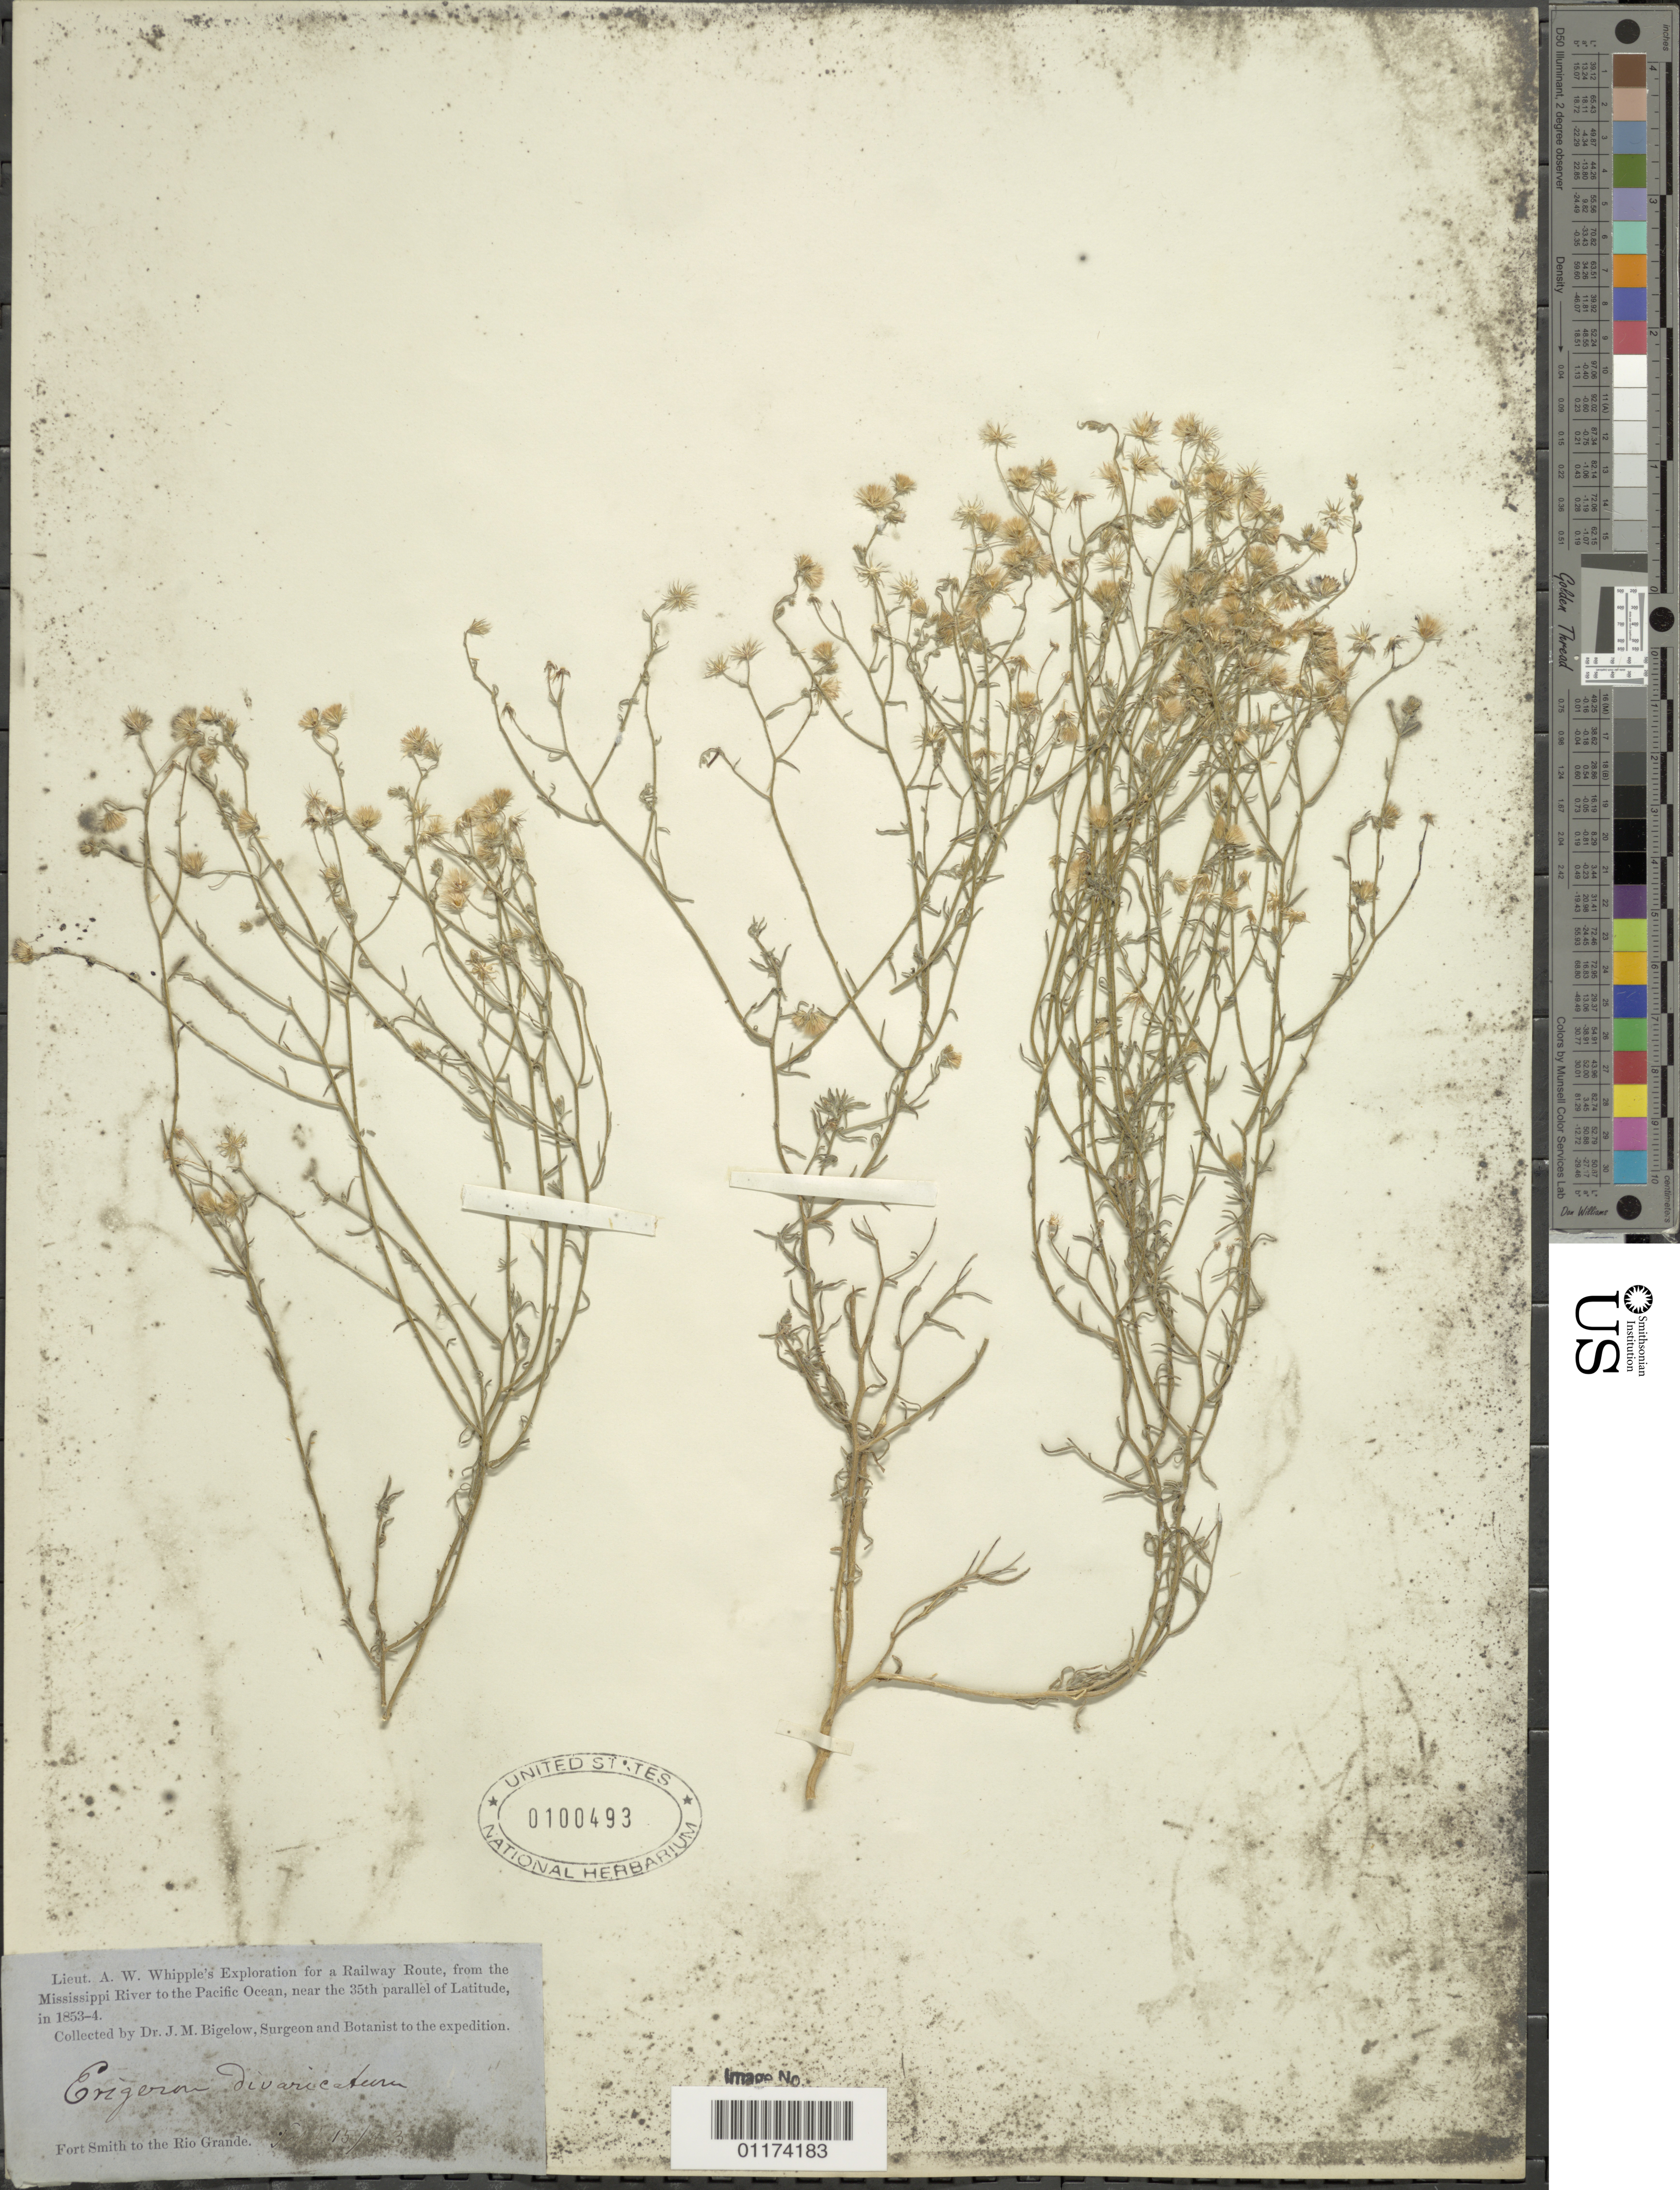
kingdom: Plantae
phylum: Tracheophyta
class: Magnoliopsida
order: Asterales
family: Asteraceae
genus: Conyza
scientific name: Conyza divaricata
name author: Spreng.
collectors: J. M. Bigelow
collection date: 1853-09-15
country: United States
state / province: Texas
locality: Fort Smith to the Rio Grande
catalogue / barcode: US 100493